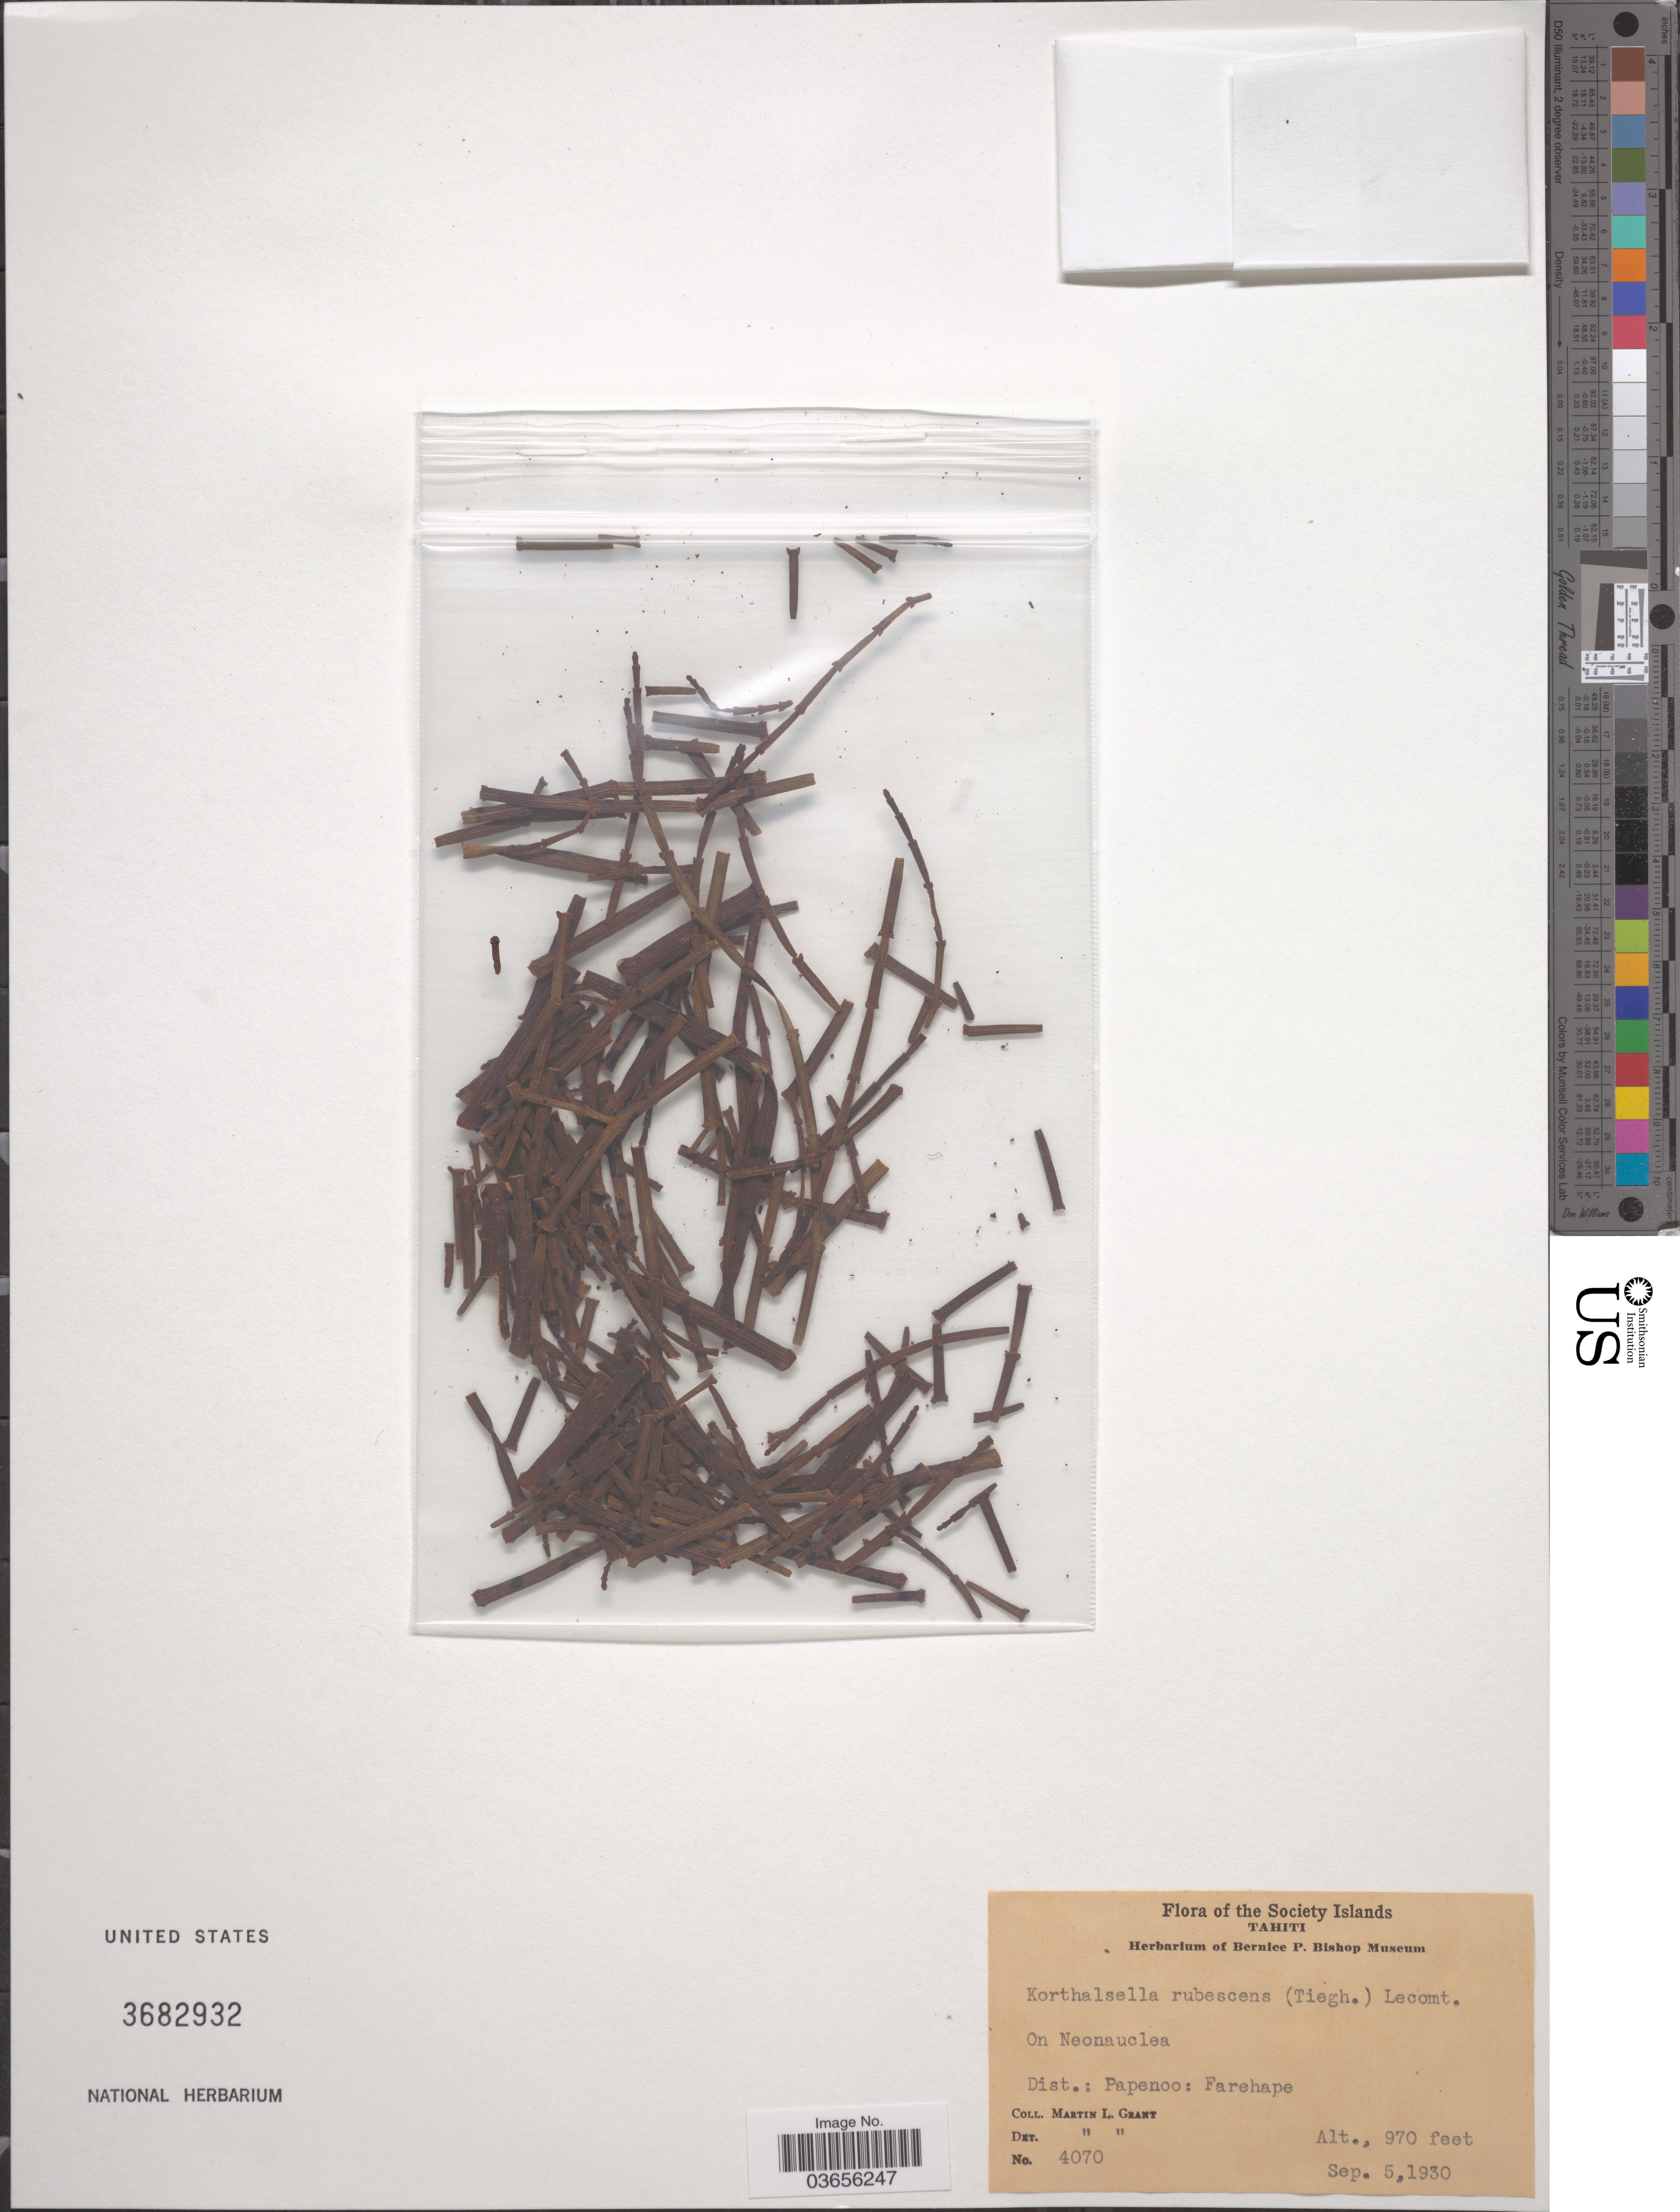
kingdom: Plantae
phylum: Tracheophyta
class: Magnoliopsida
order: Santalales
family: Viscaceae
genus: Korthalsella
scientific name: Korthalsella rubescens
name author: (Tiegh.)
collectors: M. L. Grant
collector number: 4070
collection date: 1930-09-05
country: French Polynesia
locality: The Society Islands. Tahiti. Dist.: Papenoo: Farehape.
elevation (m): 296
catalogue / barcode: US 3682932